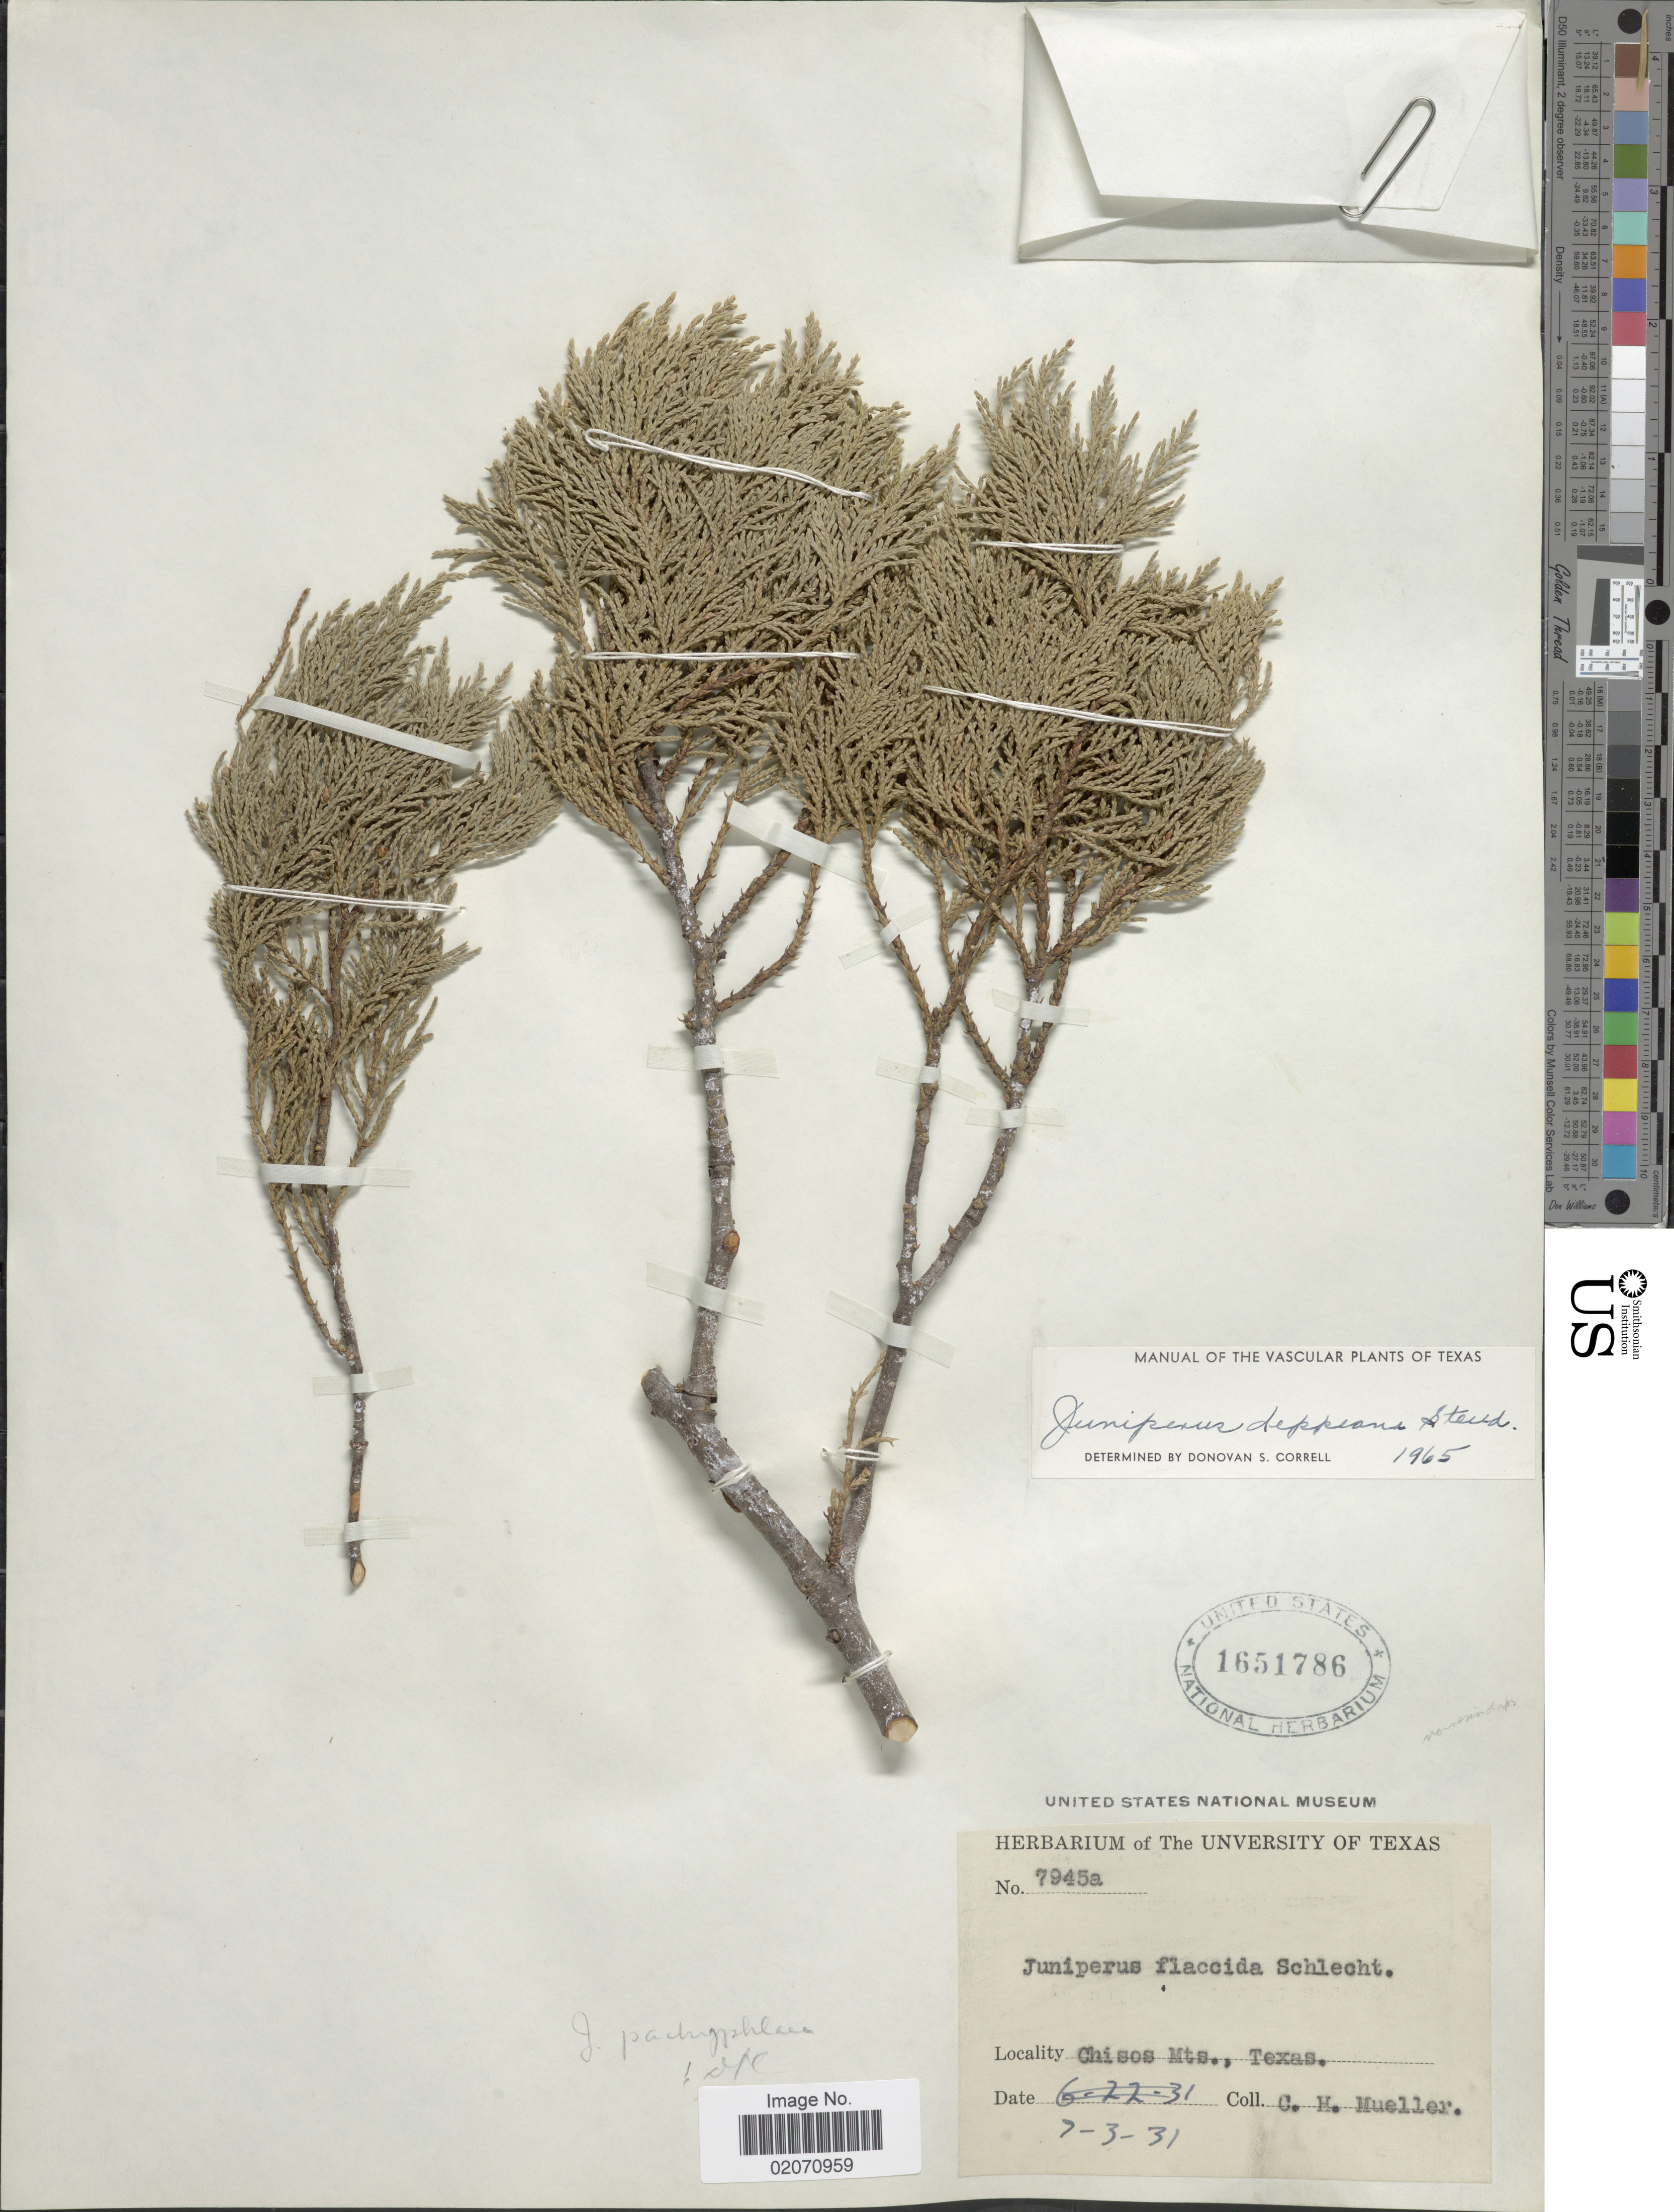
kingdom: Plantae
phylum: Tracheophyta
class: Pinopsida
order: Pinales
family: Cupressaceae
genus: Juniperus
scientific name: Juniperus deppeana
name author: Steud.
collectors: C. H. Mueller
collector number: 7945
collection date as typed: Transcribed d/m/y: 3/7/31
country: United States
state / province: Texas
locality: Chisos Mountains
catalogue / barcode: US 1651786